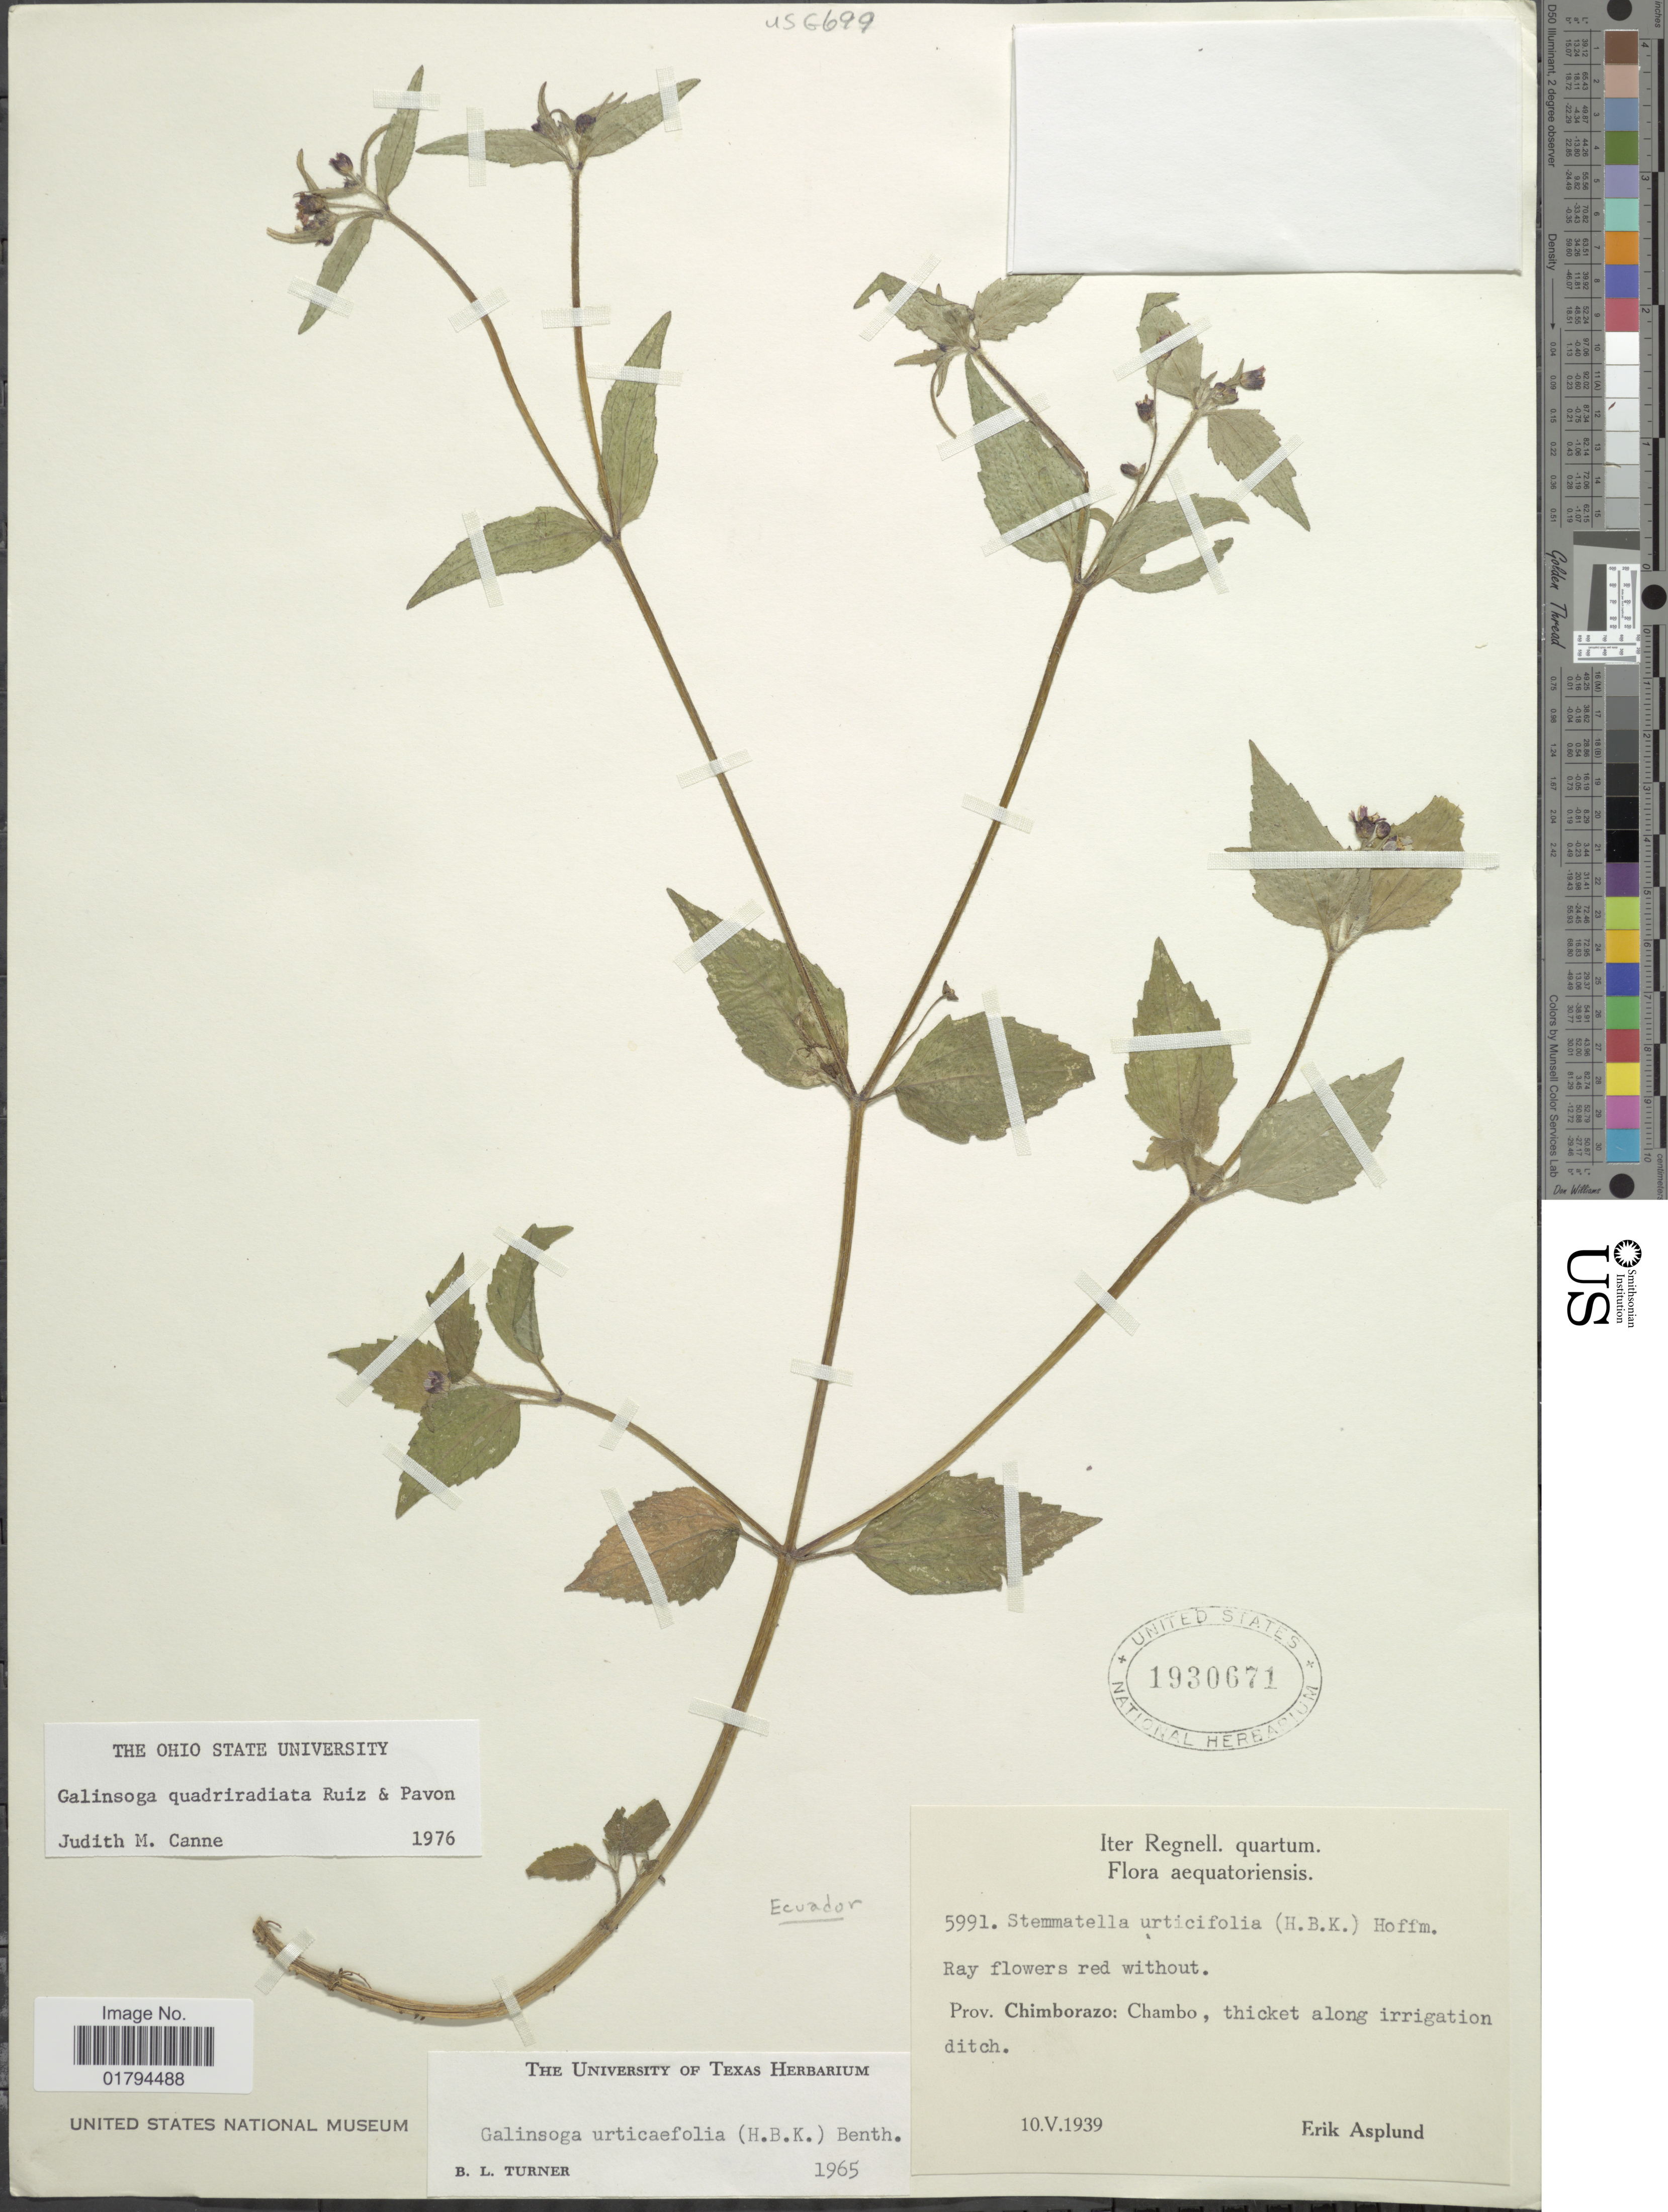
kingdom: Plantae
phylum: Tracheophyta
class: Magnoliopsida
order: Asterales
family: Asteraceae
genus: Galinsoga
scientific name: Galinsoga quadriradiata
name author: Ruiz & Pav.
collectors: E. Asplund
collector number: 5991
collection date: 1939-05-10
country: Ecuador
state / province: Chimborazo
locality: Chambo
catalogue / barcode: US 1930671